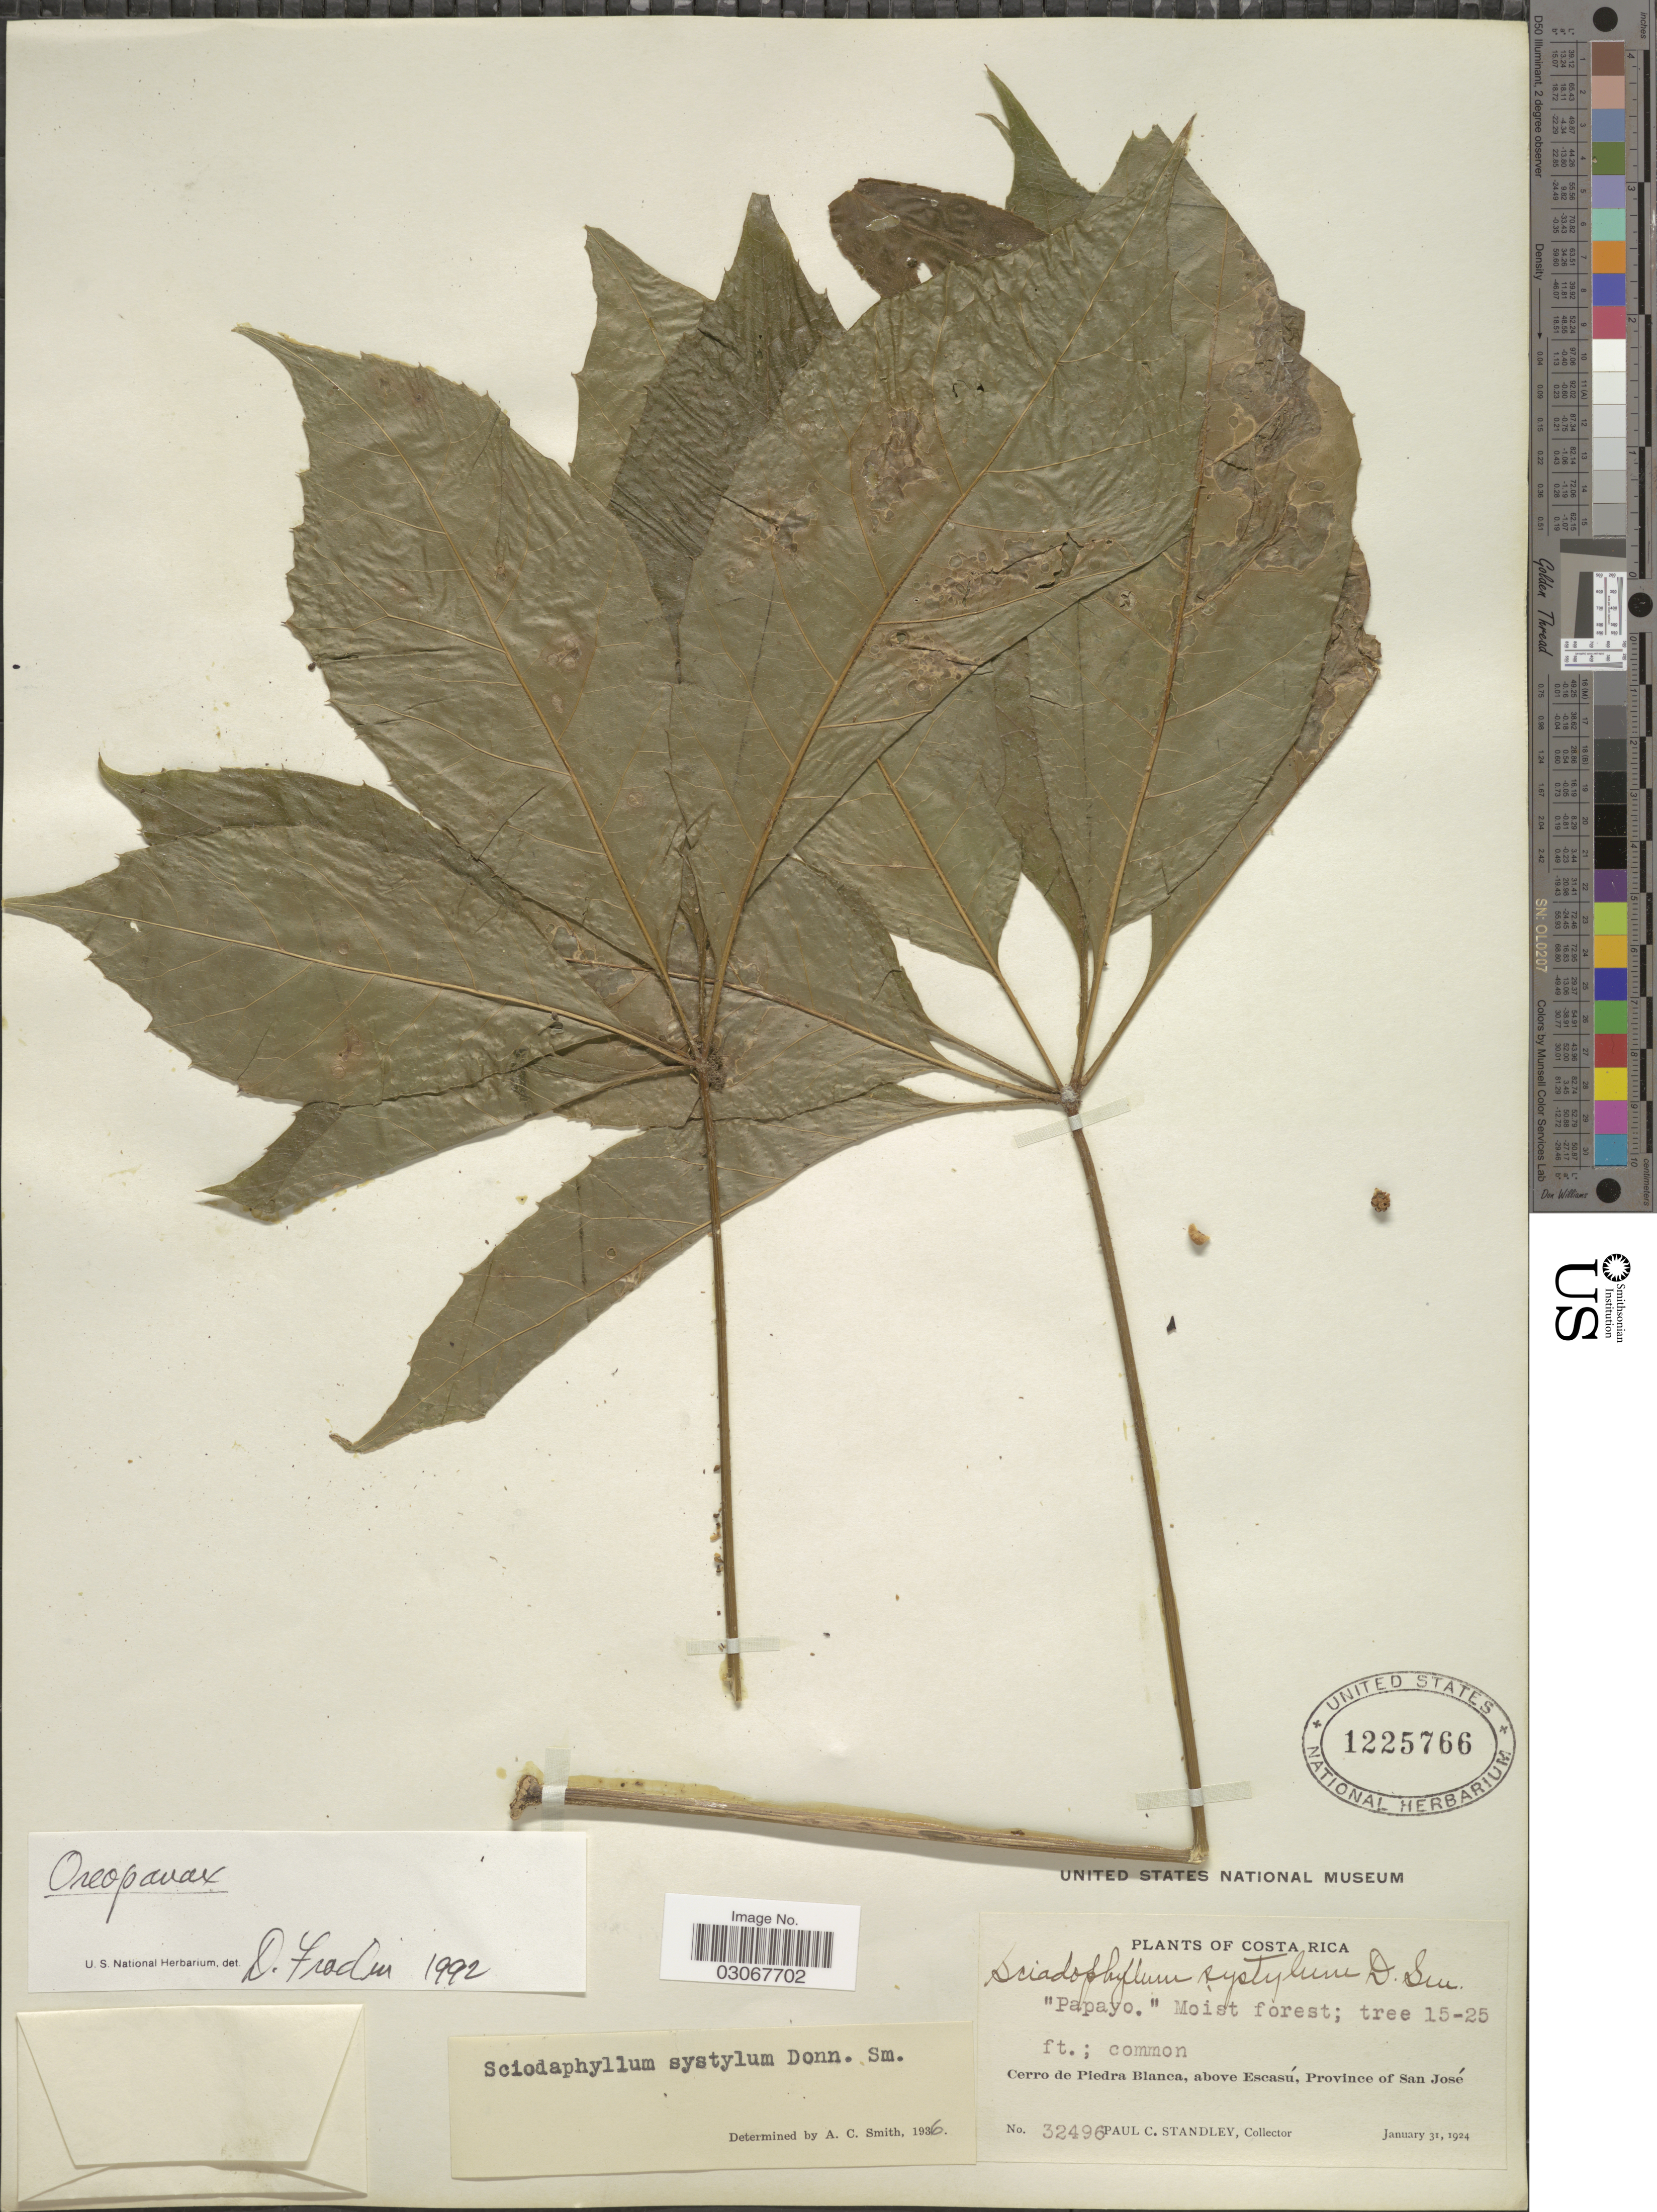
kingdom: Plantae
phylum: Tracheophyta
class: Magnoliopsida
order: Apiales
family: Araliaceae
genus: Oreopanax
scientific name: Oreopanax sp.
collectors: P. C. Standley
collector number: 32496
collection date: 1924-01-31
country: Costa Rica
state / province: San José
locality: Cerro de Piedra Blanca, above Escasú.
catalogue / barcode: US 1225766